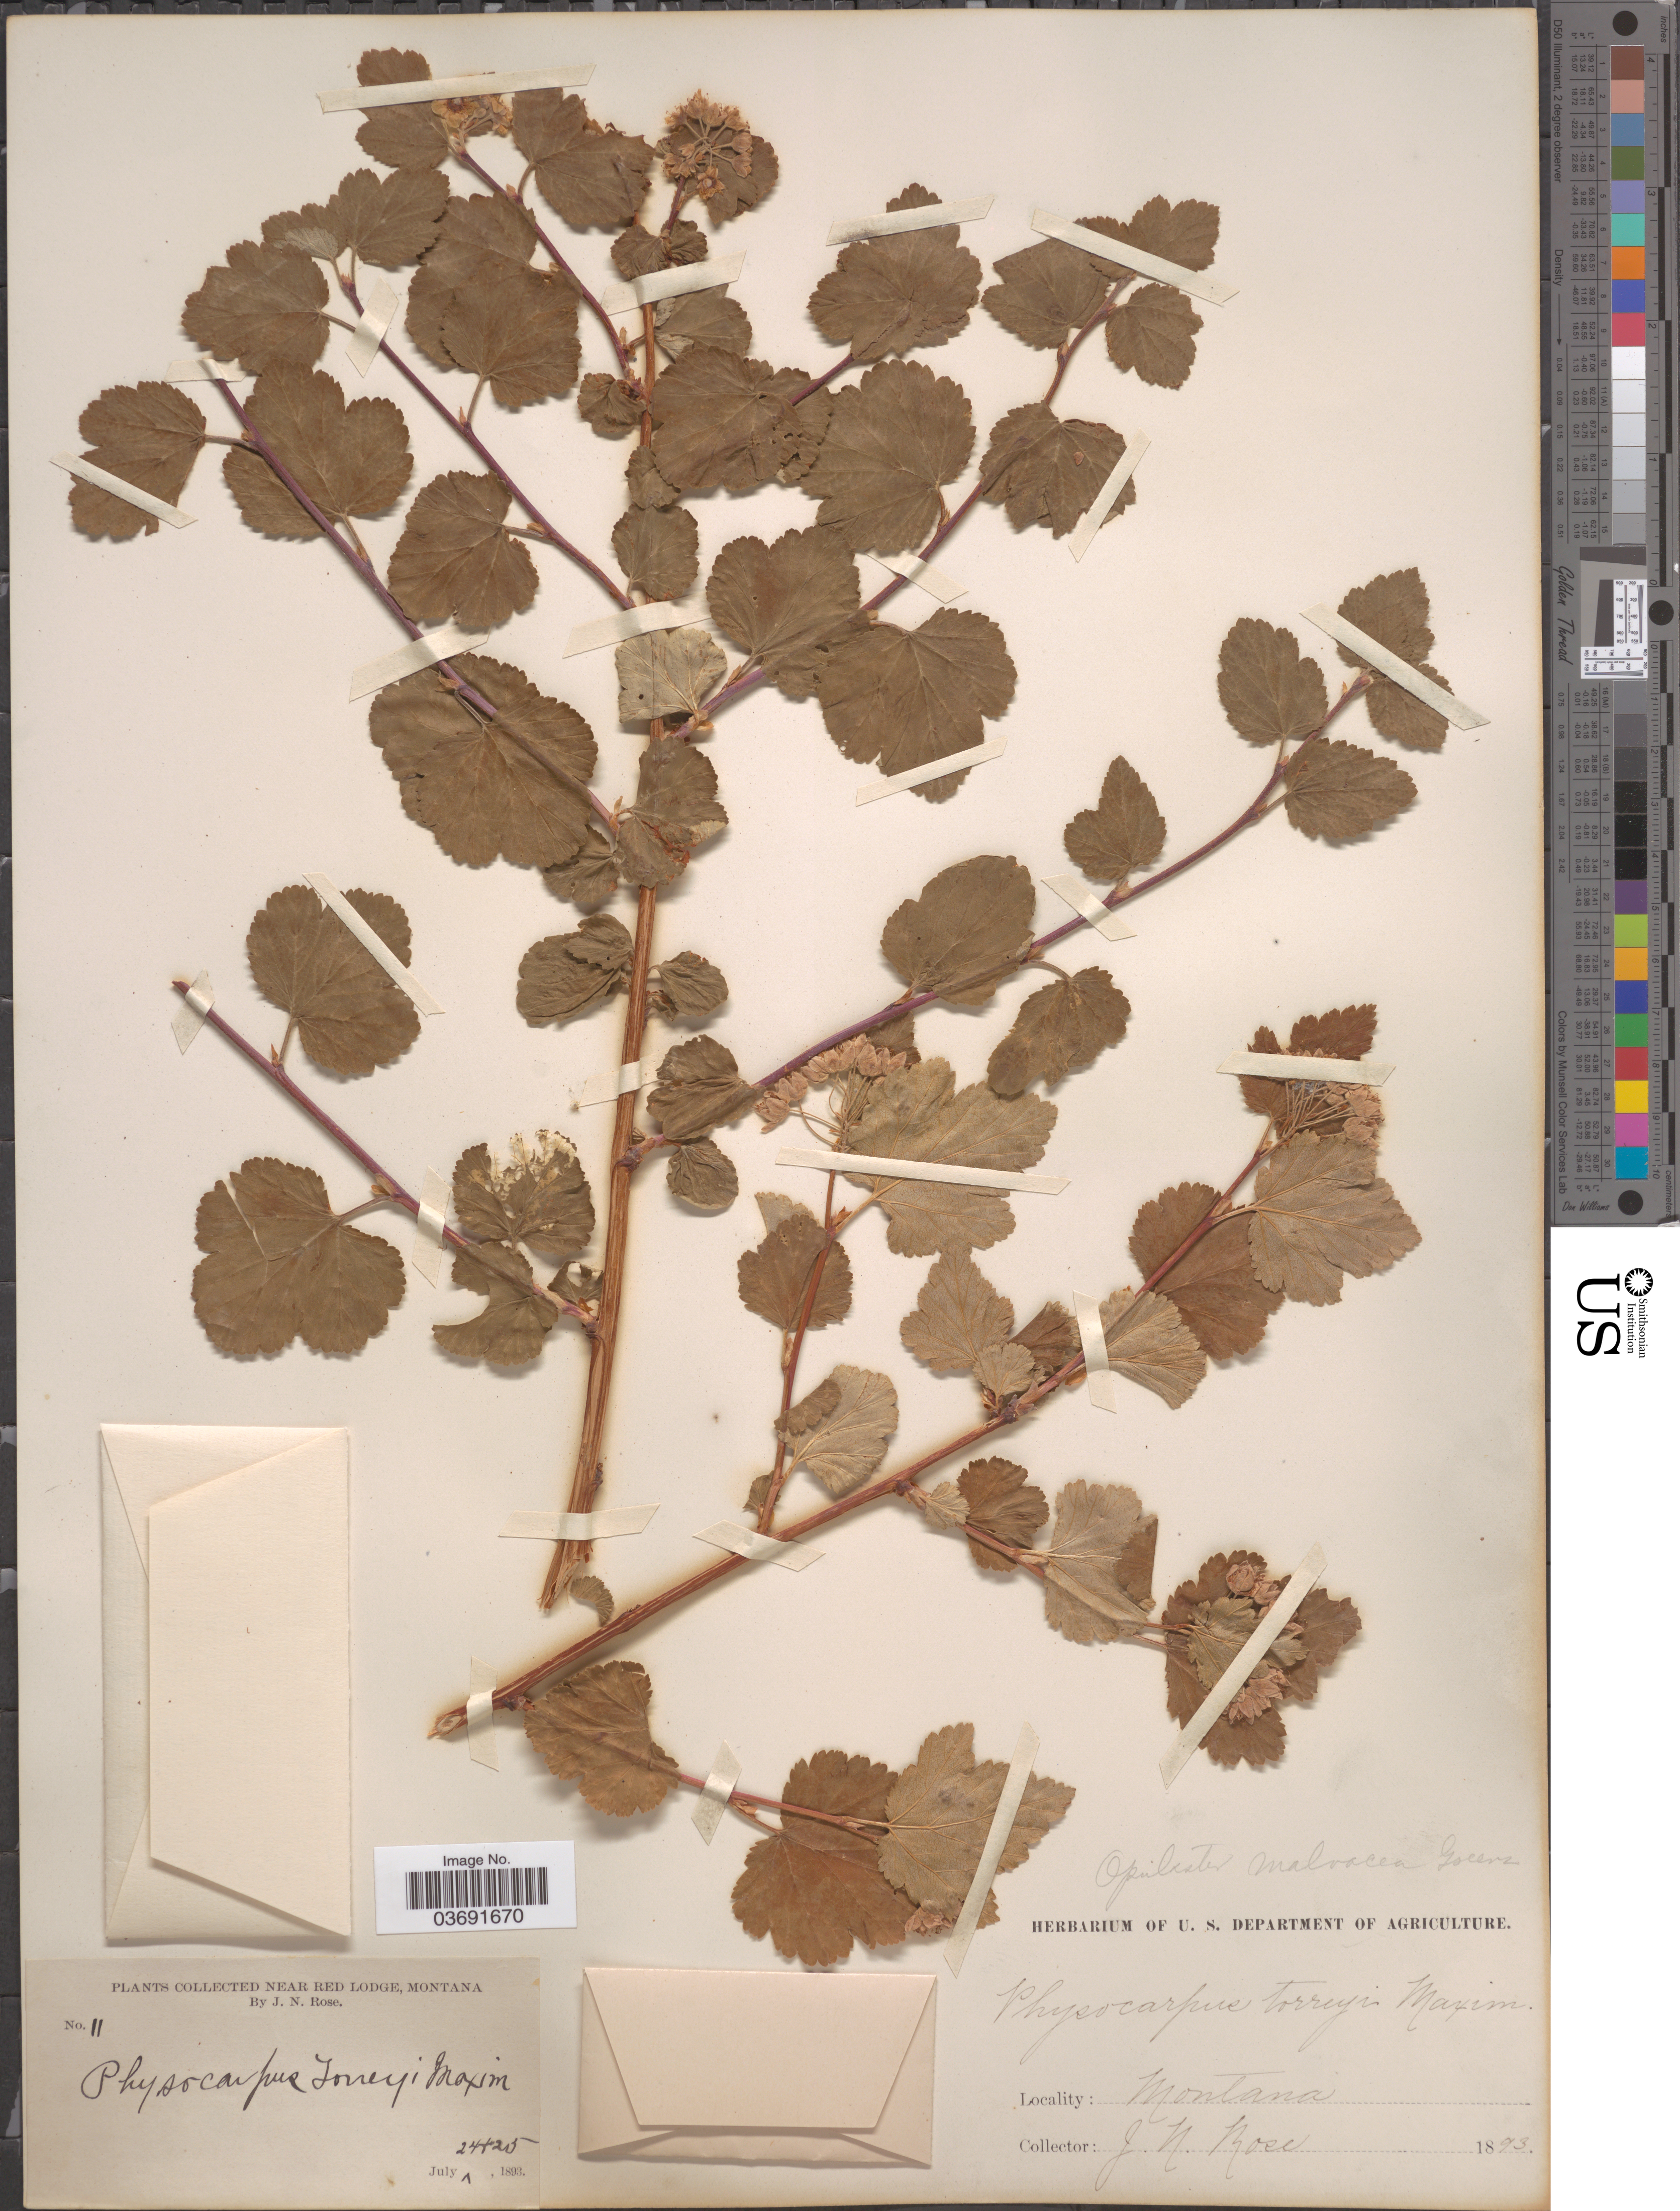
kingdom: Plantae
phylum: Tracheophyta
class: Magnoliopsida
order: Rosales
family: Rosaceae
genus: Physocarpus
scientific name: Physocarpus malvaceus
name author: (Greene) Kuntze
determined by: Strong, Mark T., (BOT), Smithsonian Institution - National Museum of Natural History (UNITED STATES)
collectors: J. N. Rose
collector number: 11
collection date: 1893-07-24/1893-07-25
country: United States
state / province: Montana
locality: Near Red Lodge.